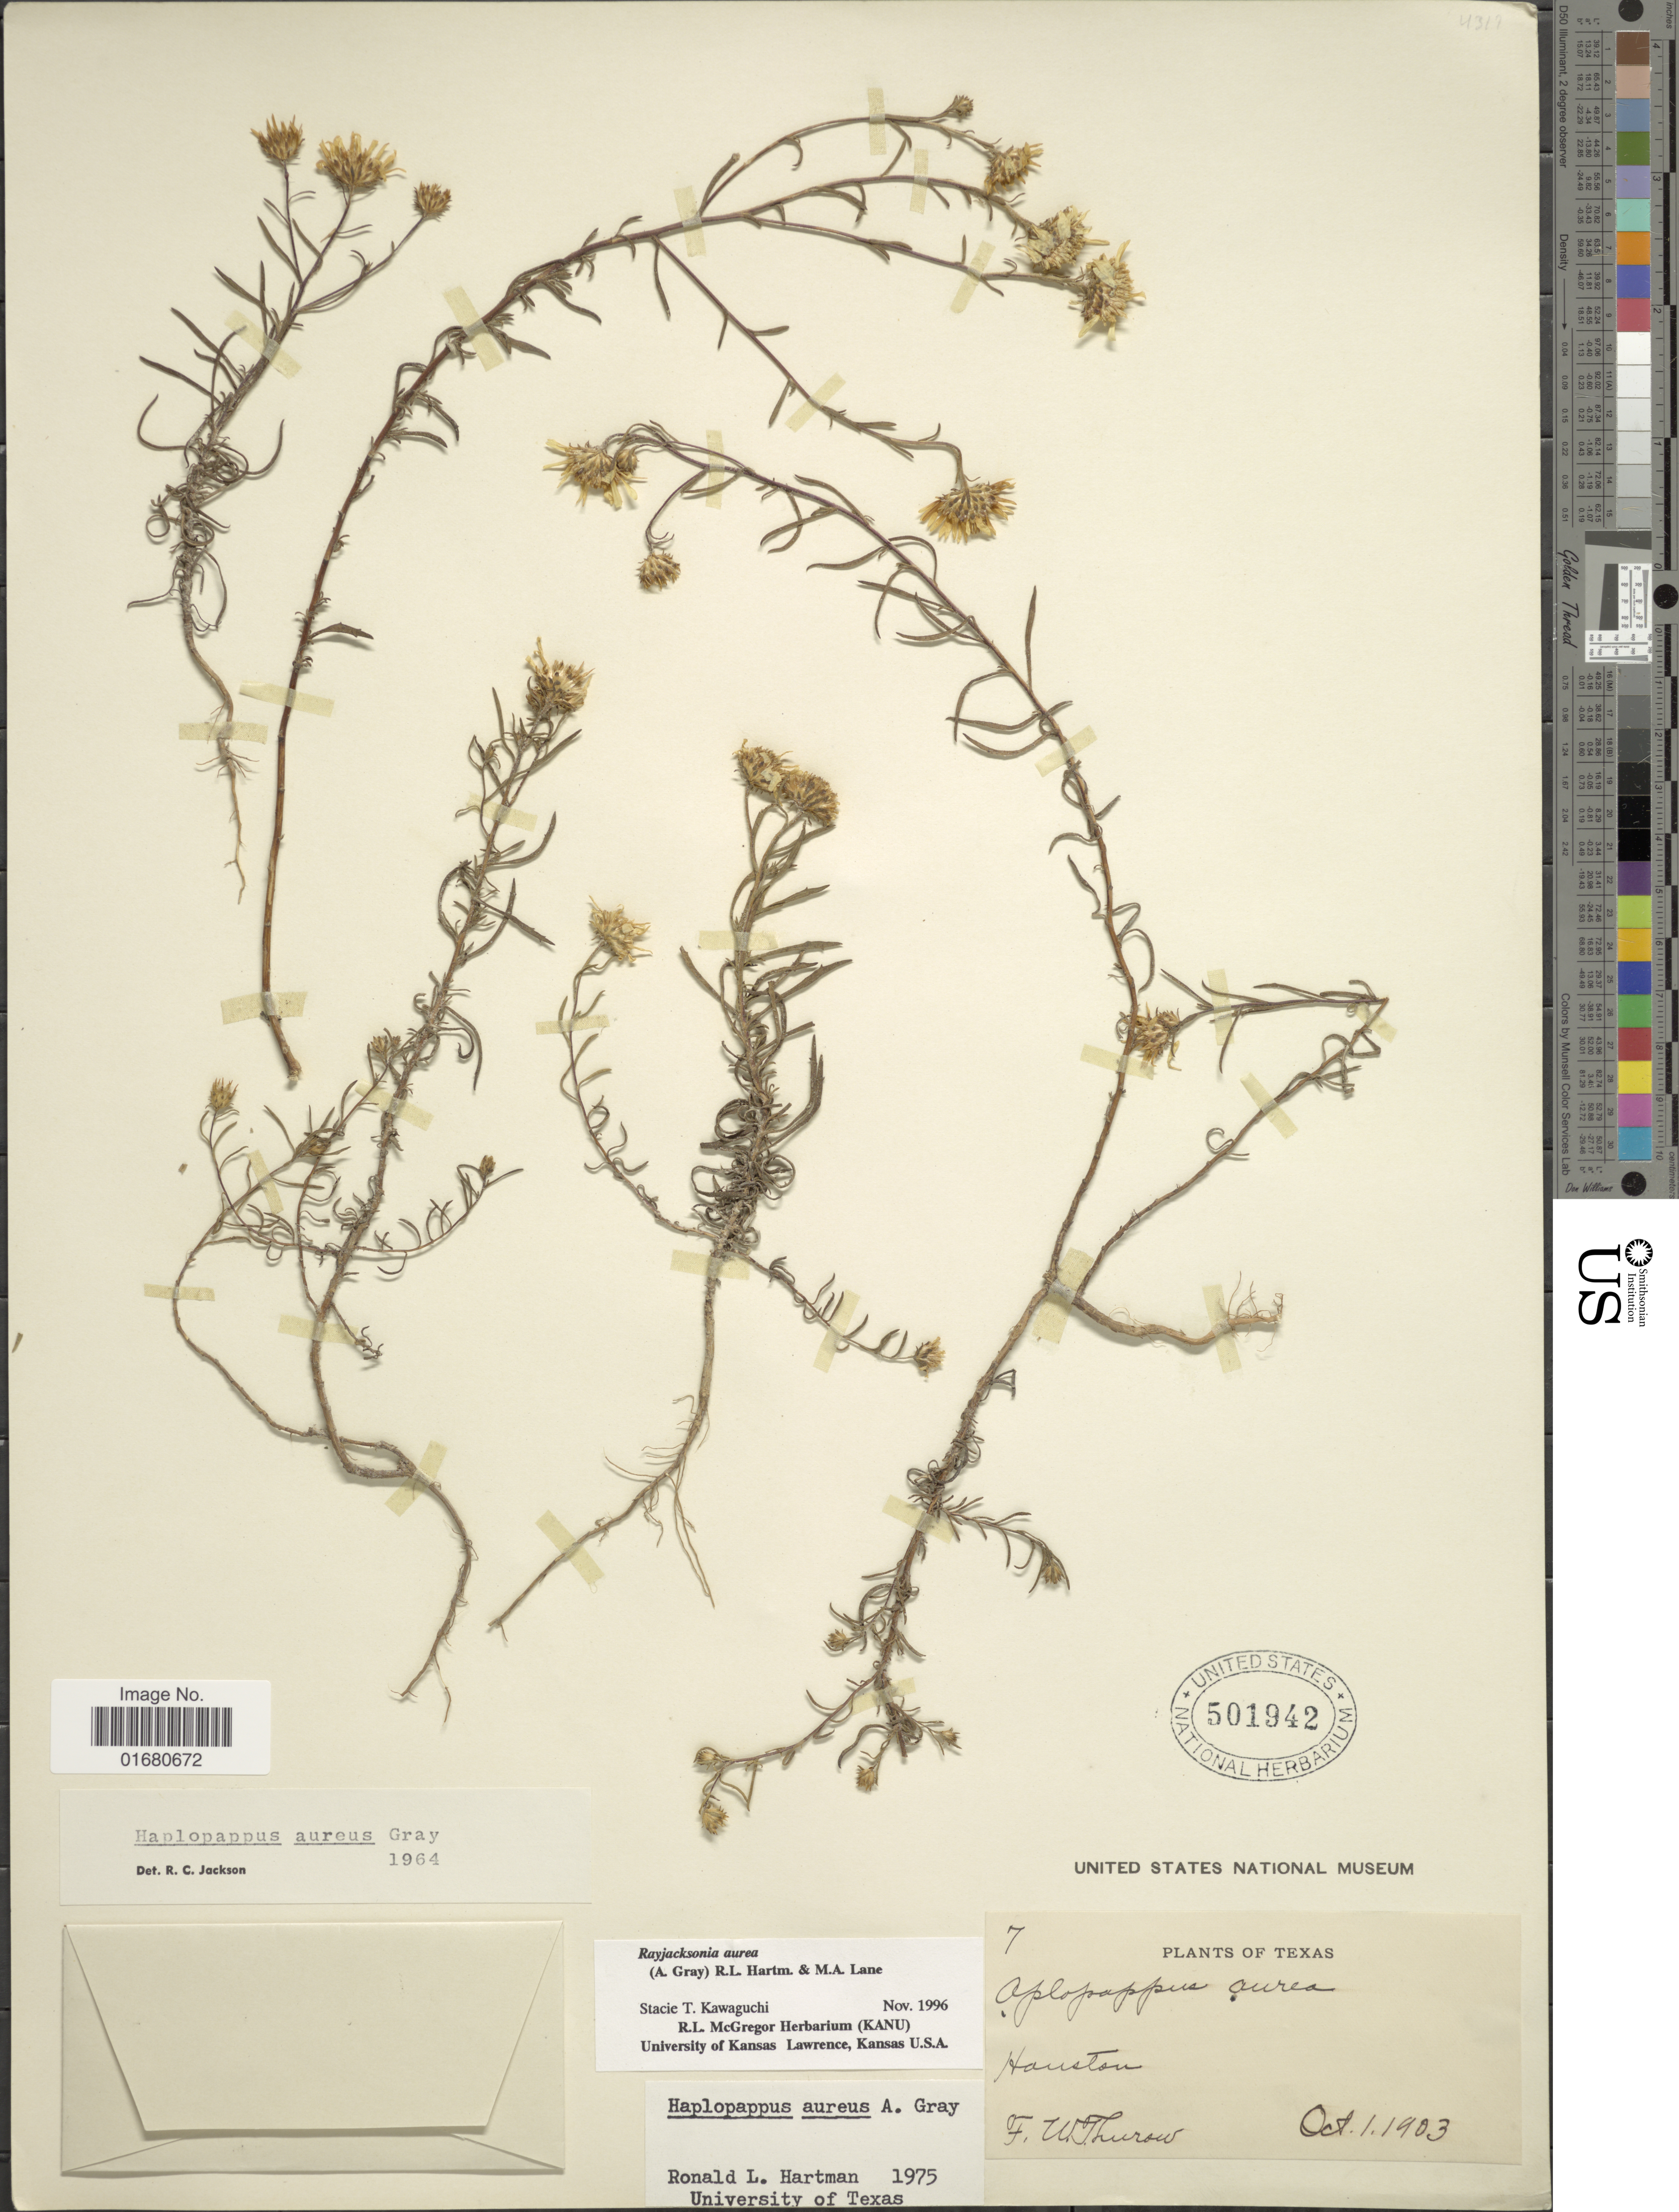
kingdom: Plantae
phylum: Tracheophyta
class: Magnoliopsida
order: Asterales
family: Asteraceae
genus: Rayjacksonia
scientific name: Rayjacksonia annua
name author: (Rydb.) R.L. Hartm. & M.A. Lane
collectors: F. W. Thurow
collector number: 7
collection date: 1903-10-01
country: United States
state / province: Texas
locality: Houston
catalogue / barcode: US 501942